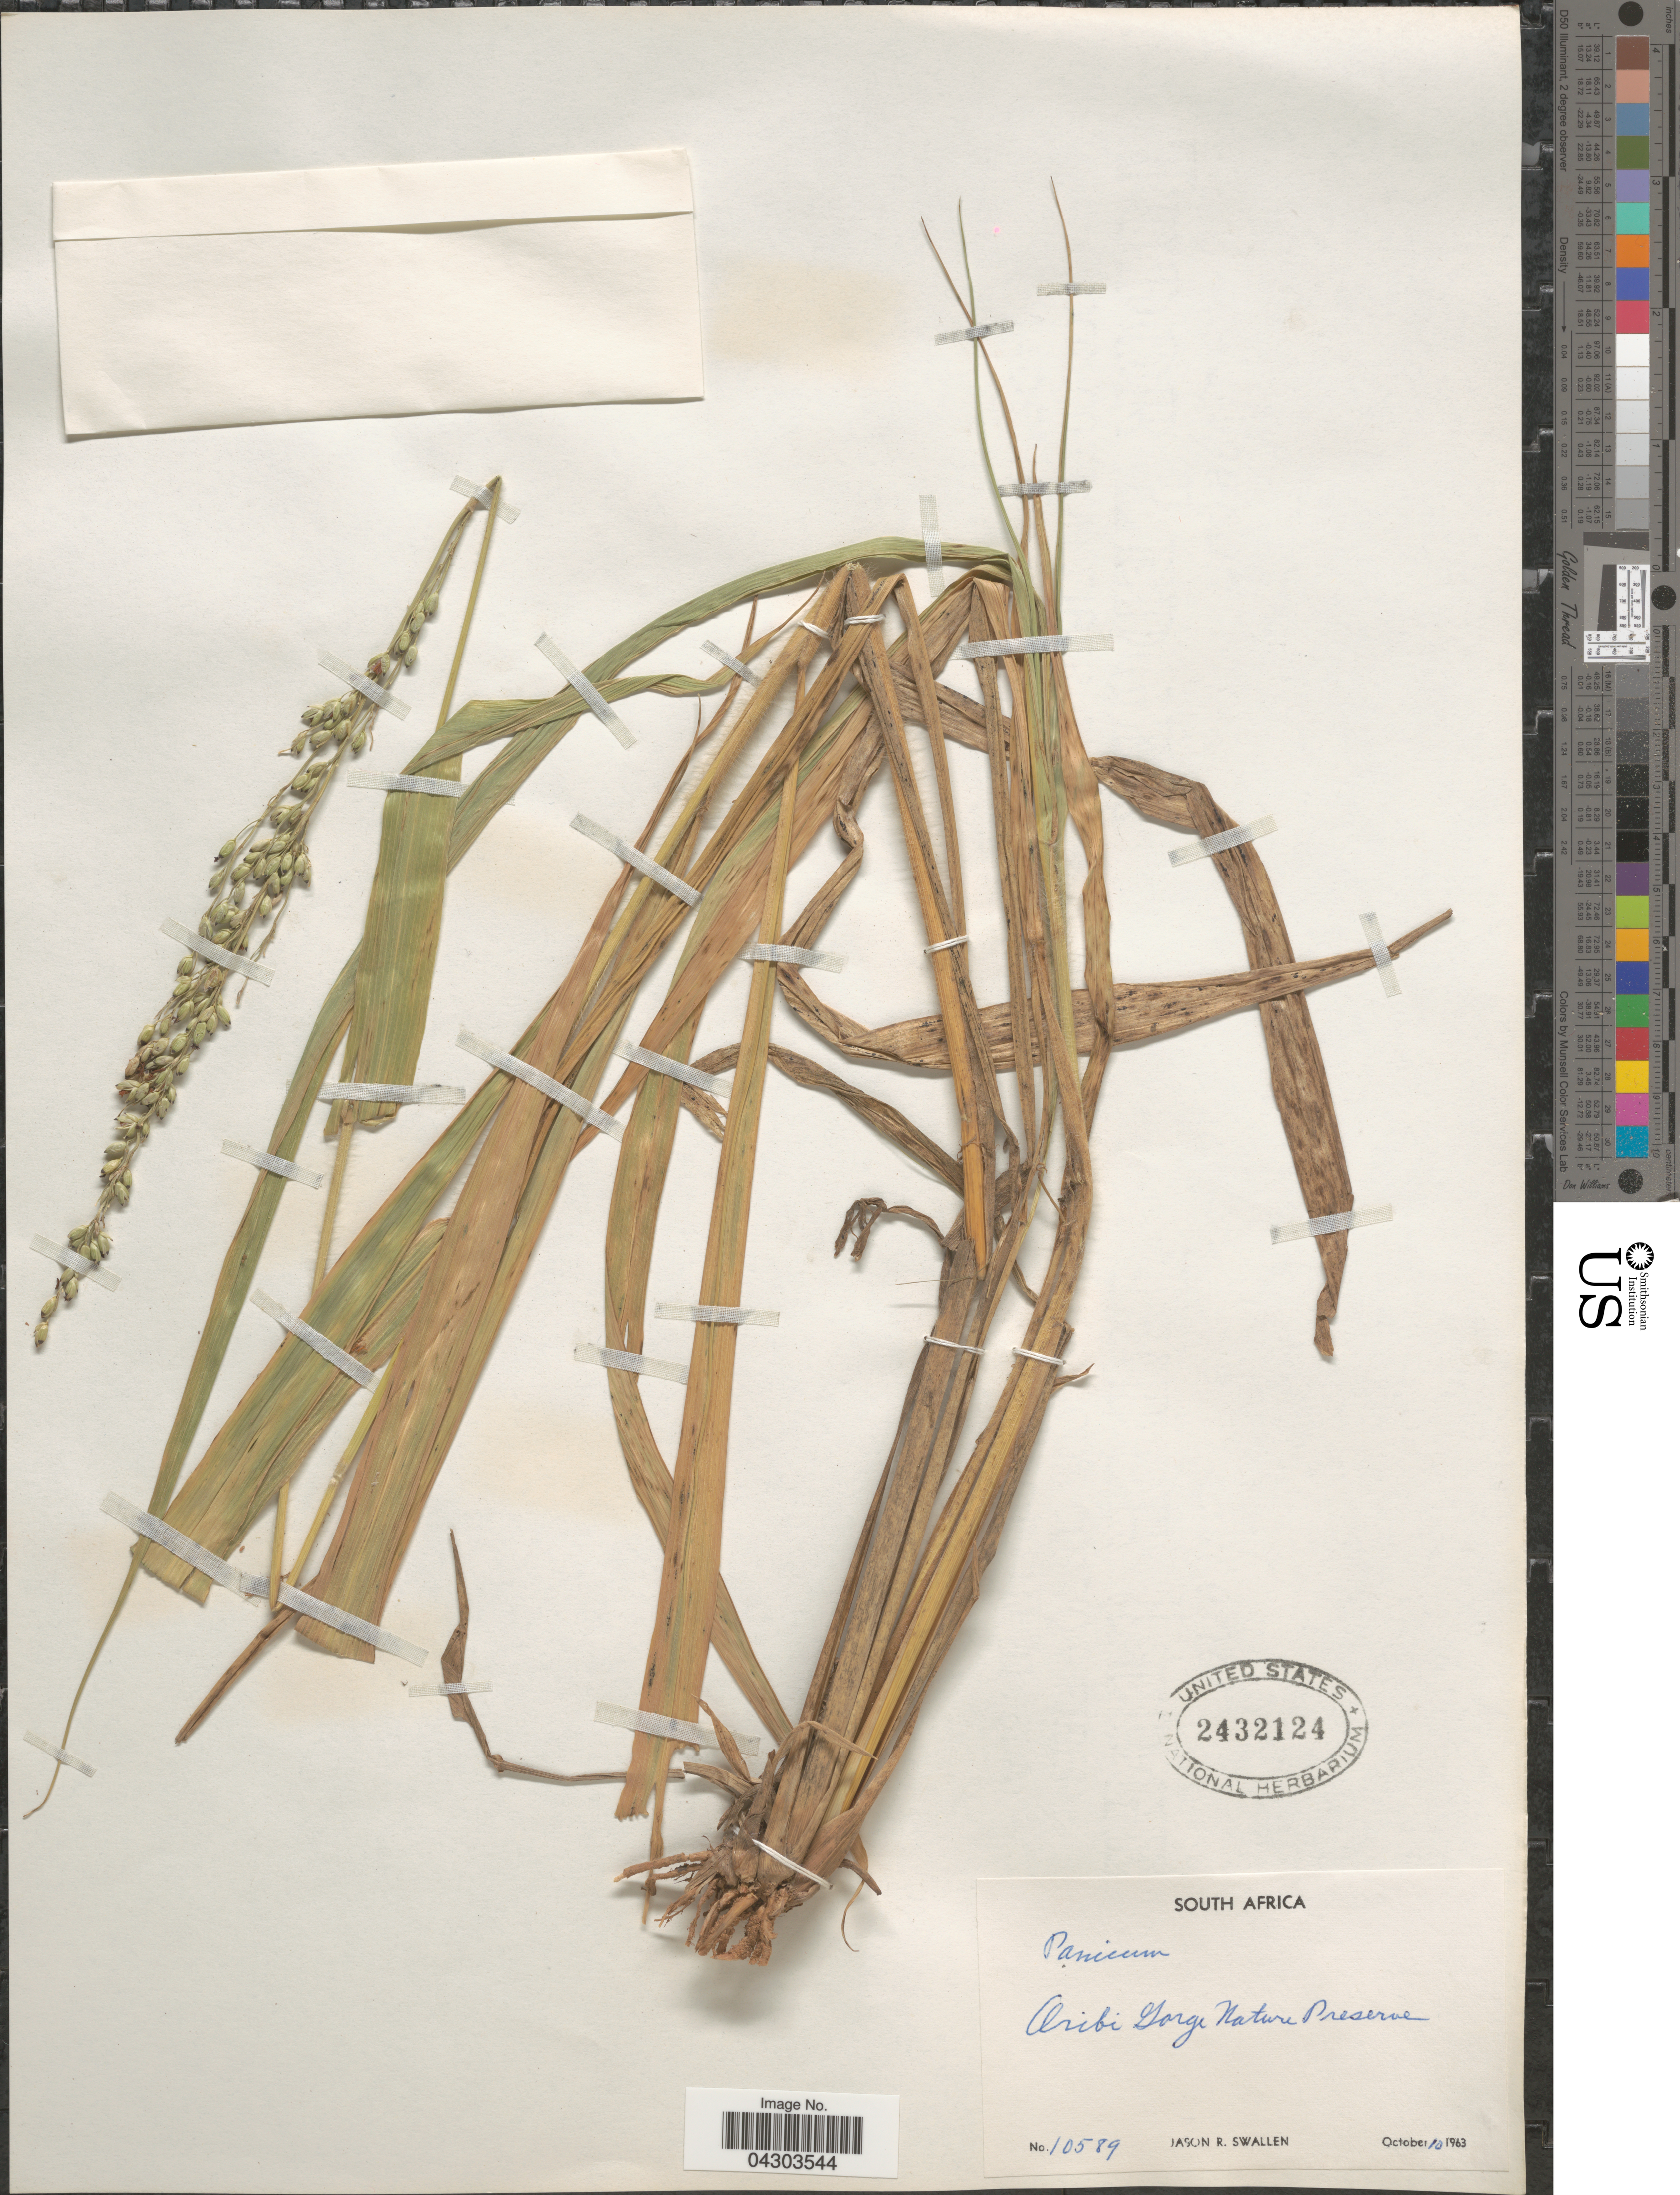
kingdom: Plantae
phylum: Tracheophyta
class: Liliopsida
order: Poales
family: Poaceae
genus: Panicum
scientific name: Panicum deustum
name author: Thunb.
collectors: J. R. Swallen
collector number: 10589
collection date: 1963-10-10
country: South Africa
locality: Oribi Gorge Nature Preserve.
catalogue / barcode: US 2432124